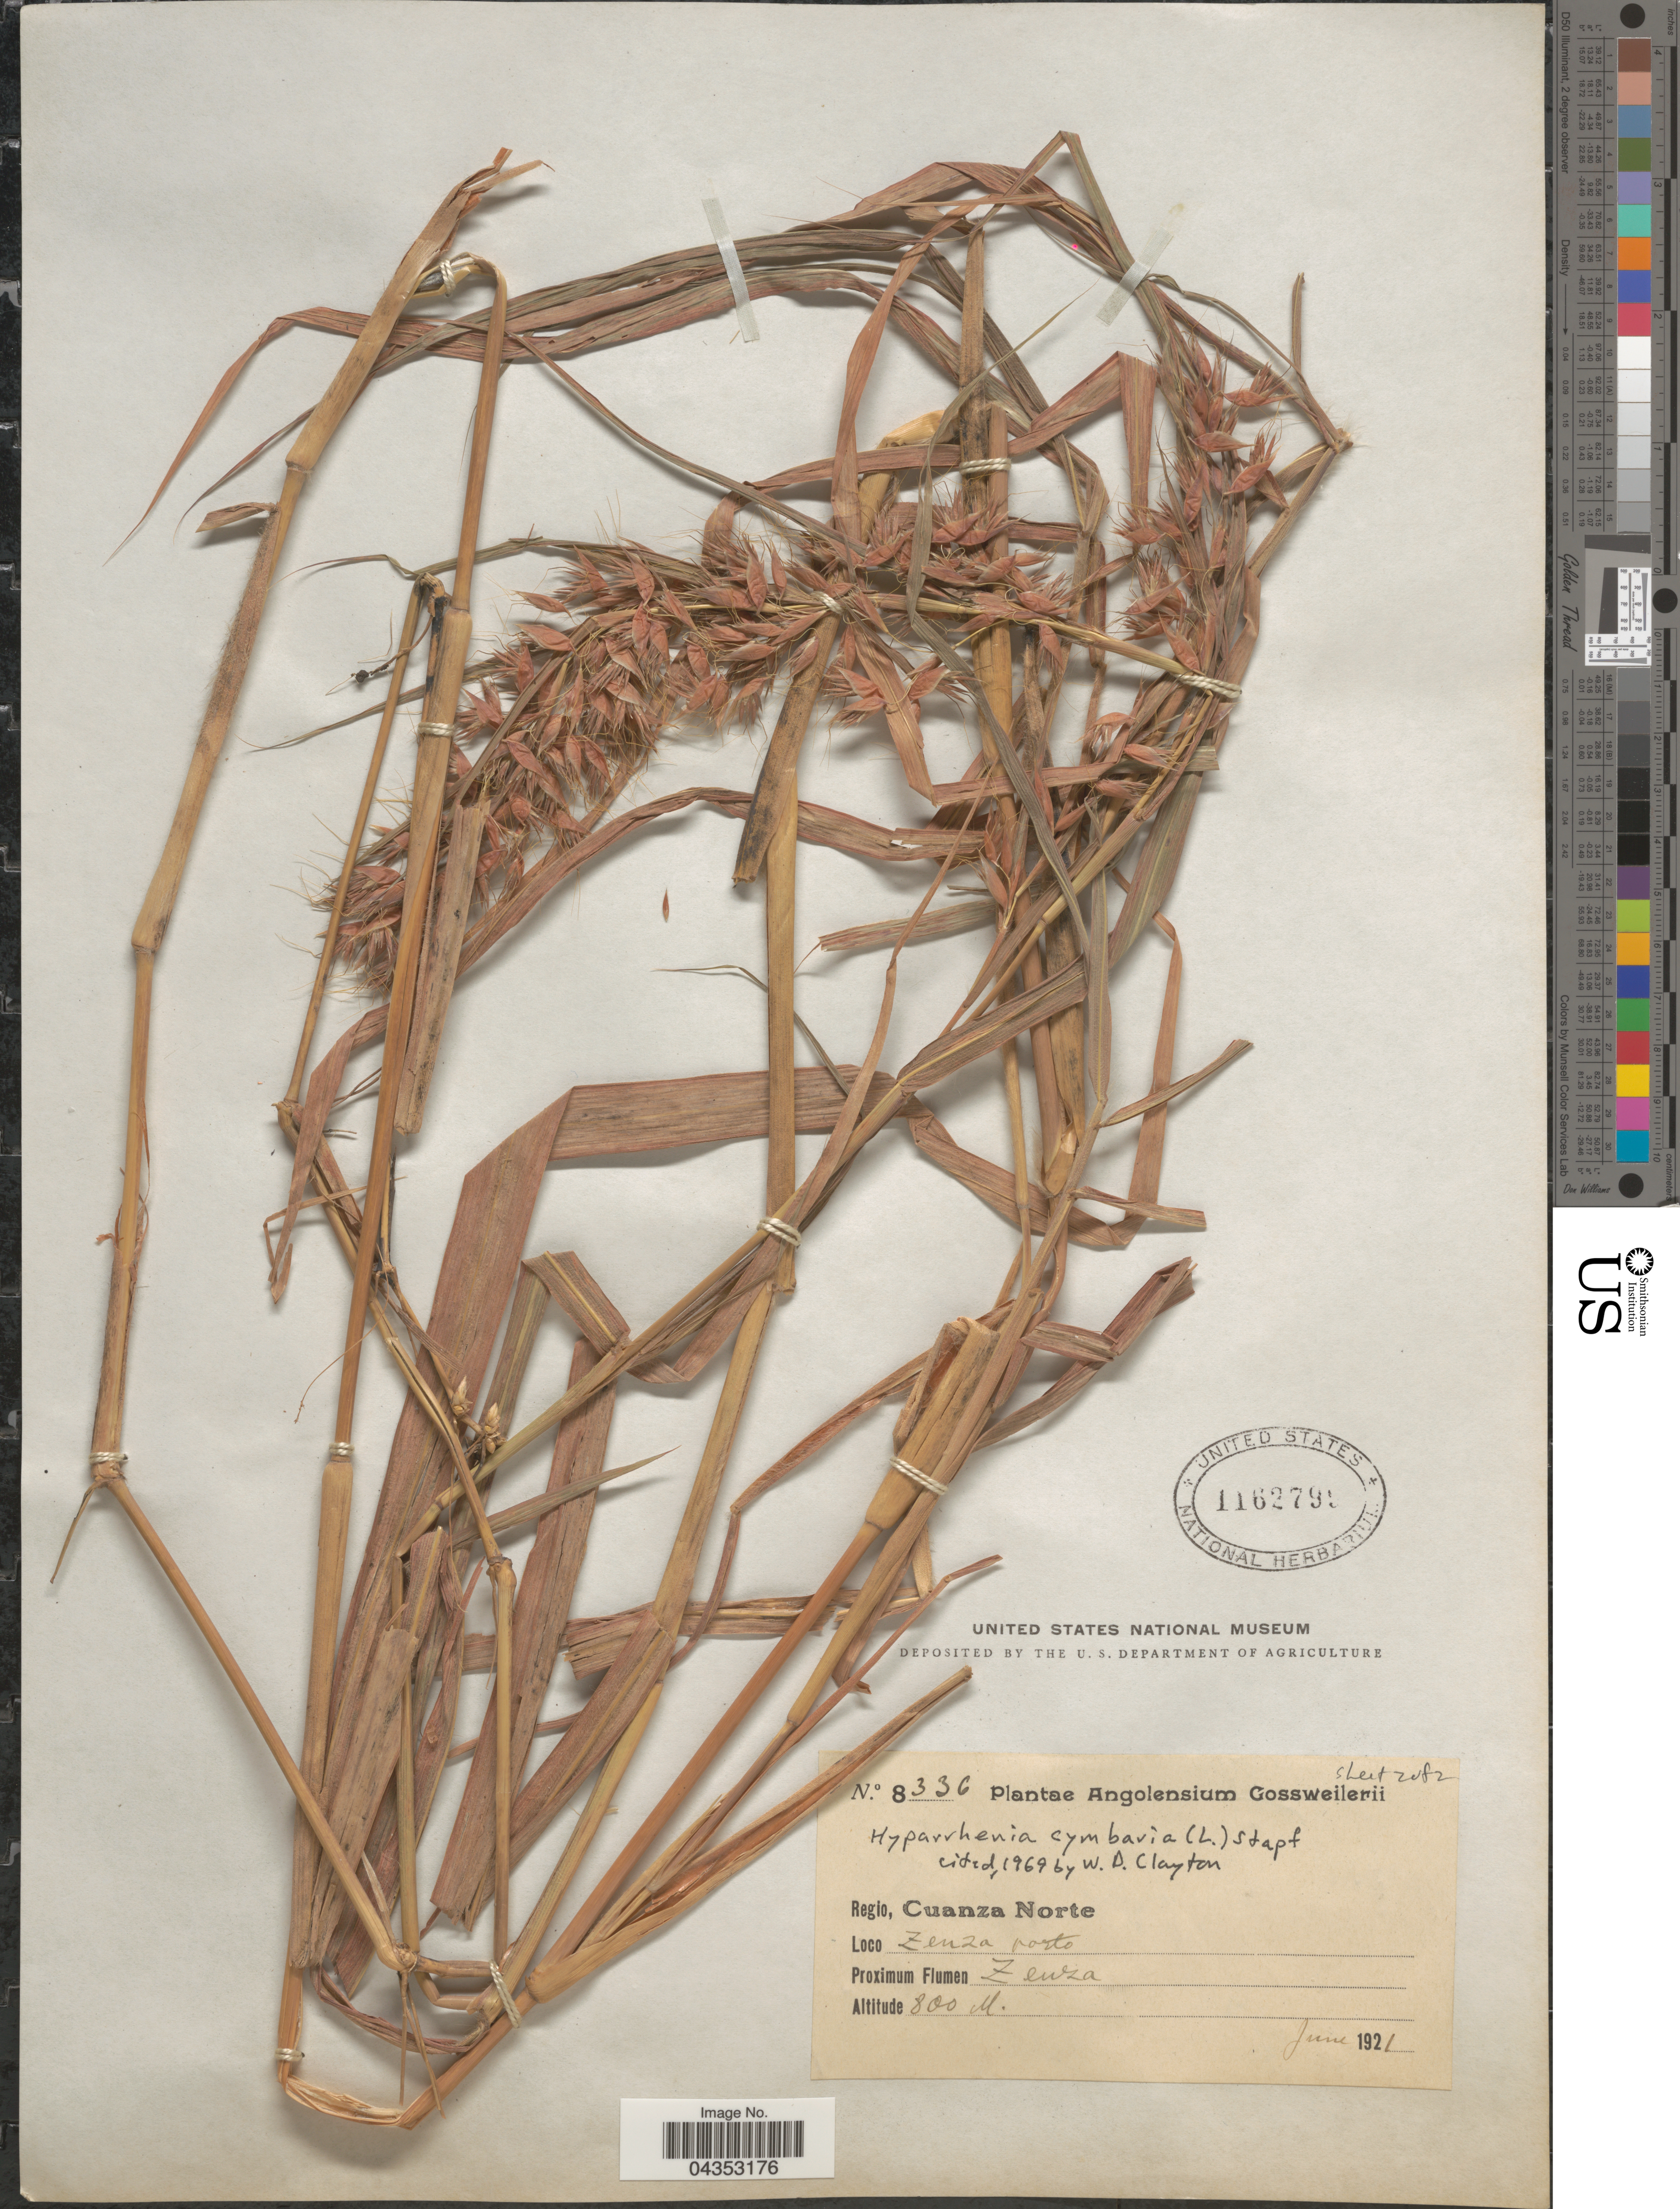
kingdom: Plantae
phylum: Tracheophyta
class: Liliopsida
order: Poales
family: Poaceae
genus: Hyparrhenia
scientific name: Hyparrhenia cymbaria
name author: (L.) Stapf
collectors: -. Gossweiler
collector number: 8336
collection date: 1921-06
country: Angola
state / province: Cuanza Norte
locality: Regio, Cuanza Norte. Zenza porto. Proximum Flumen Zenza.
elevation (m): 800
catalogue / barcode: US 1162799